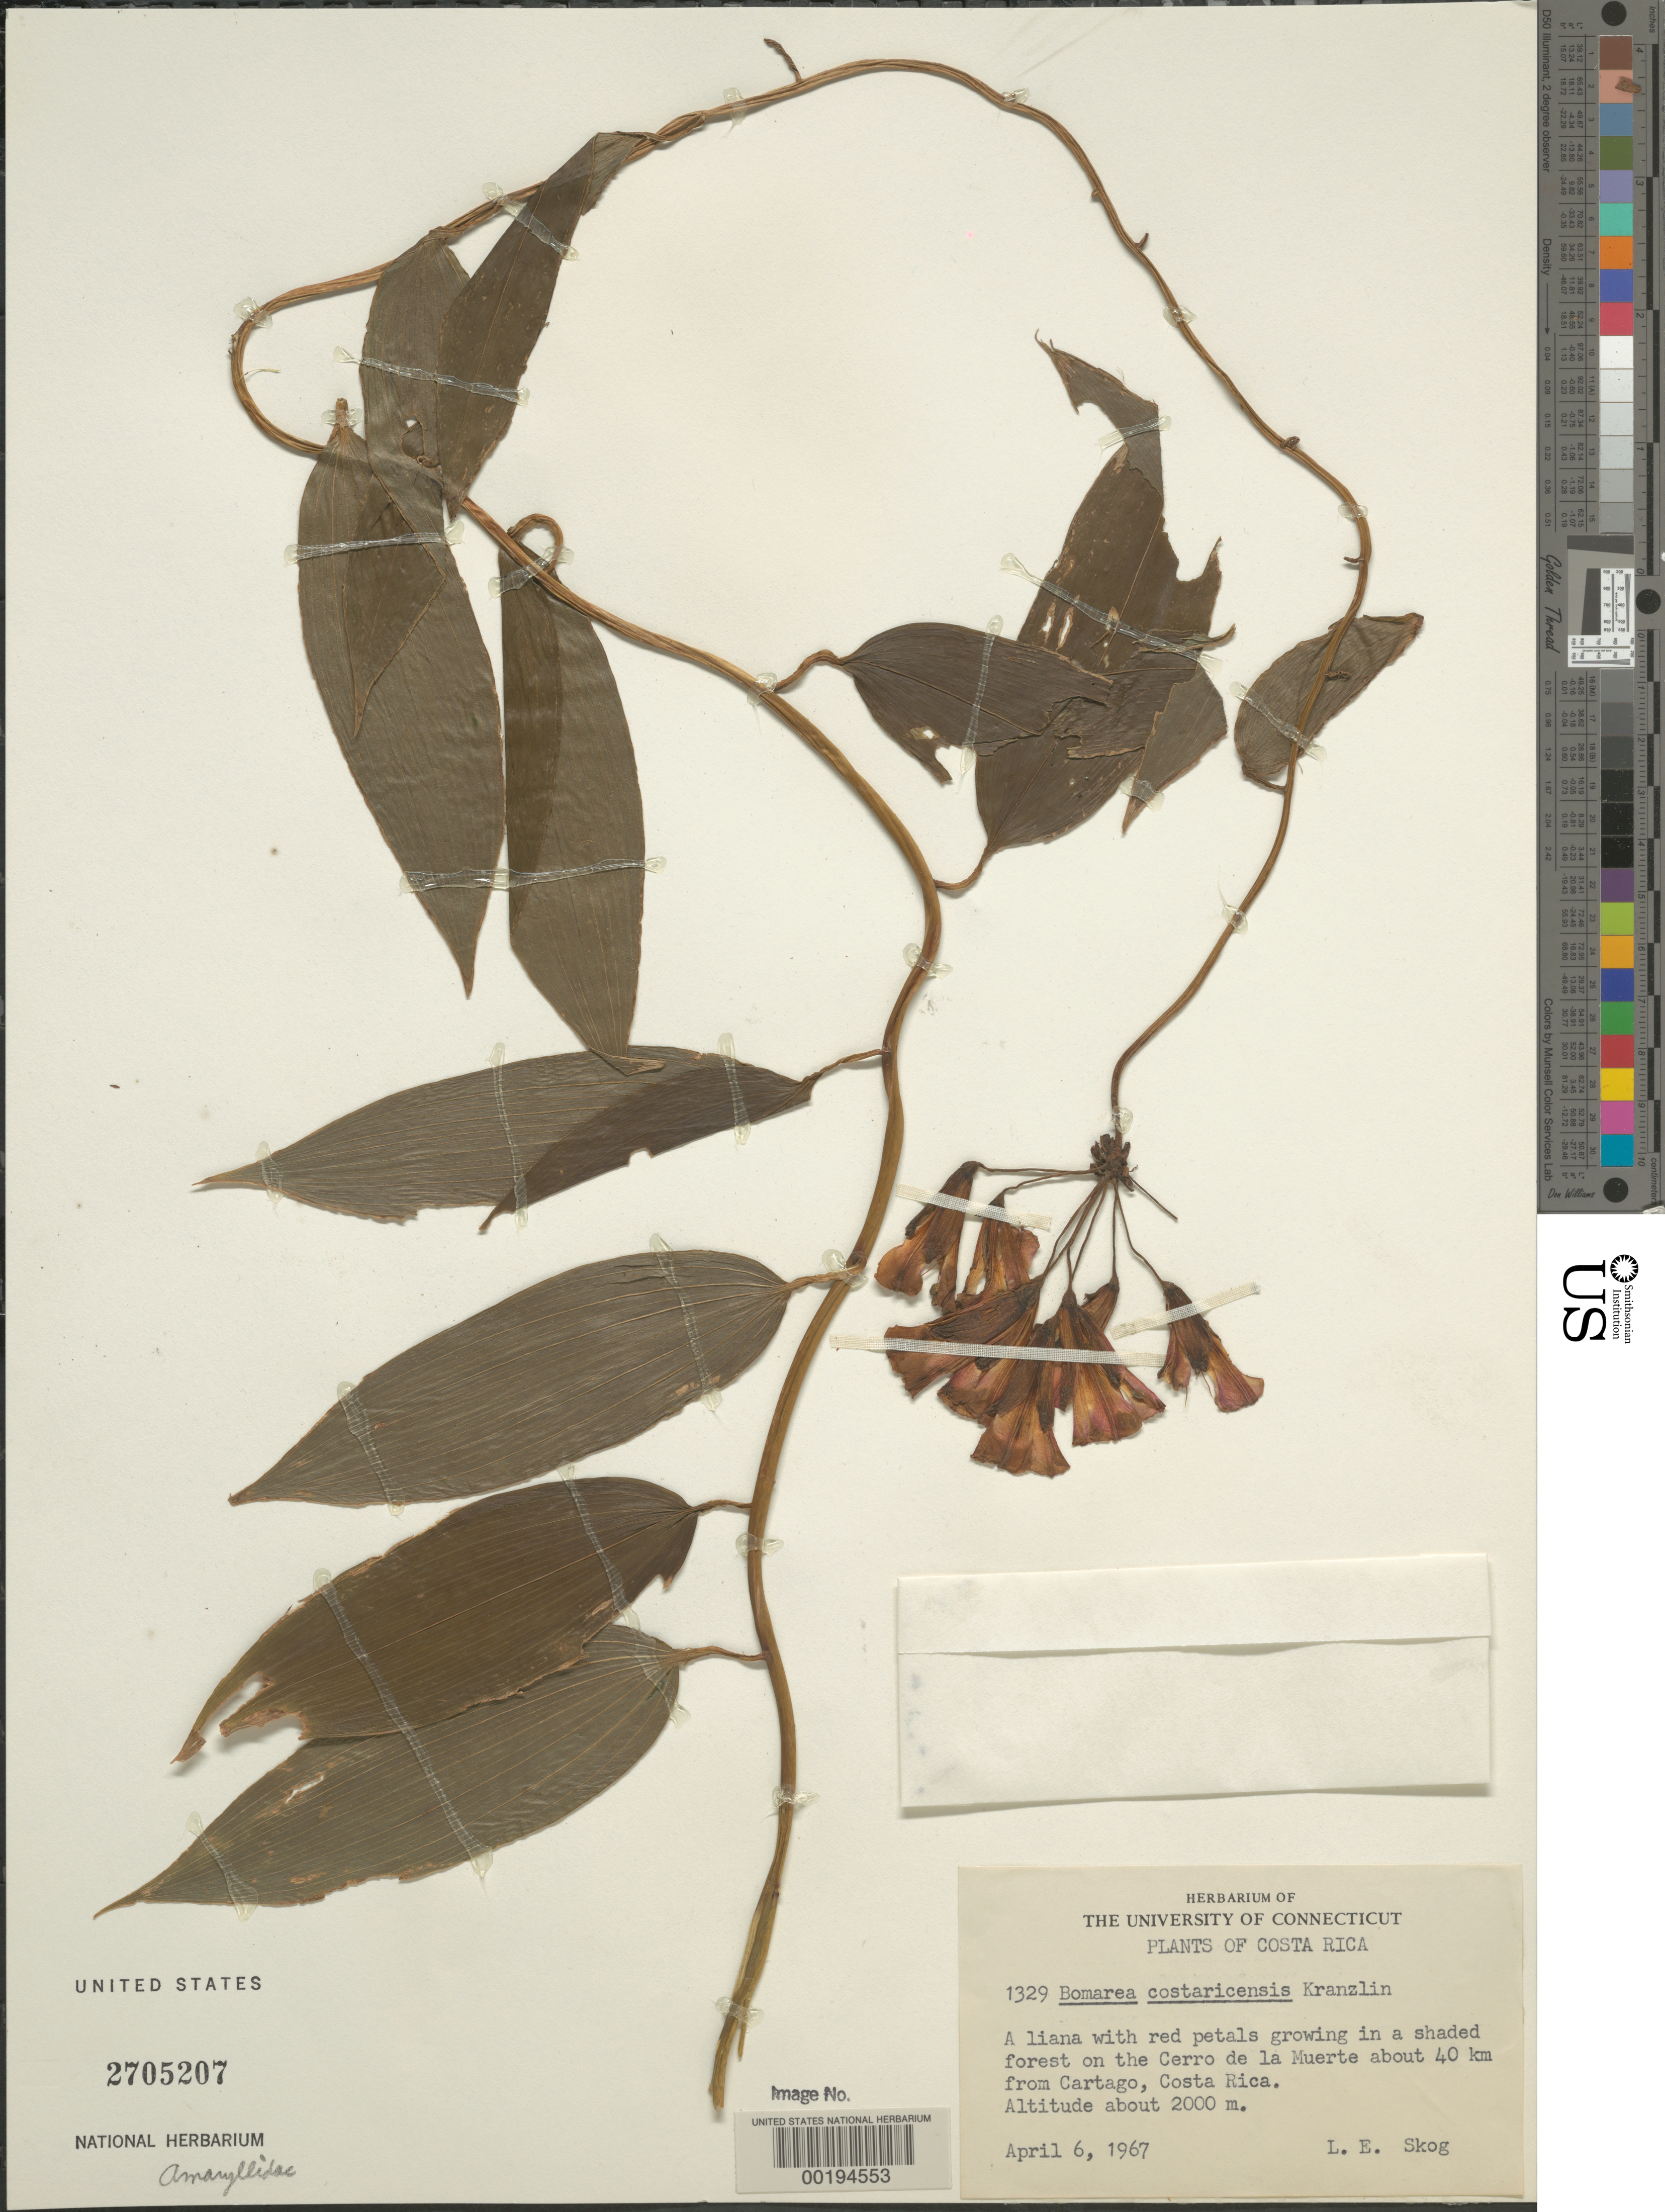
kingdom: Plantae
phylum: Tracheophyta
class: Liliopsida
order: Liliales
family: Alstroemeriaceae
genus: Bomarea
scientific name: Bomarea costaricensis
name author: Kraenzl.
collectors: L. E. Skog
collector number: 1329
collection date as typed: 06 Apr 1967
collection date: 1967-04-06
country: Costa Rica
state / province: Cartago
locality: On the Cerro de la Muerte about 40 km from Cartago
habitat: Shaded forest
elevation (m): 2000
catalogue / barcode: US 2705207